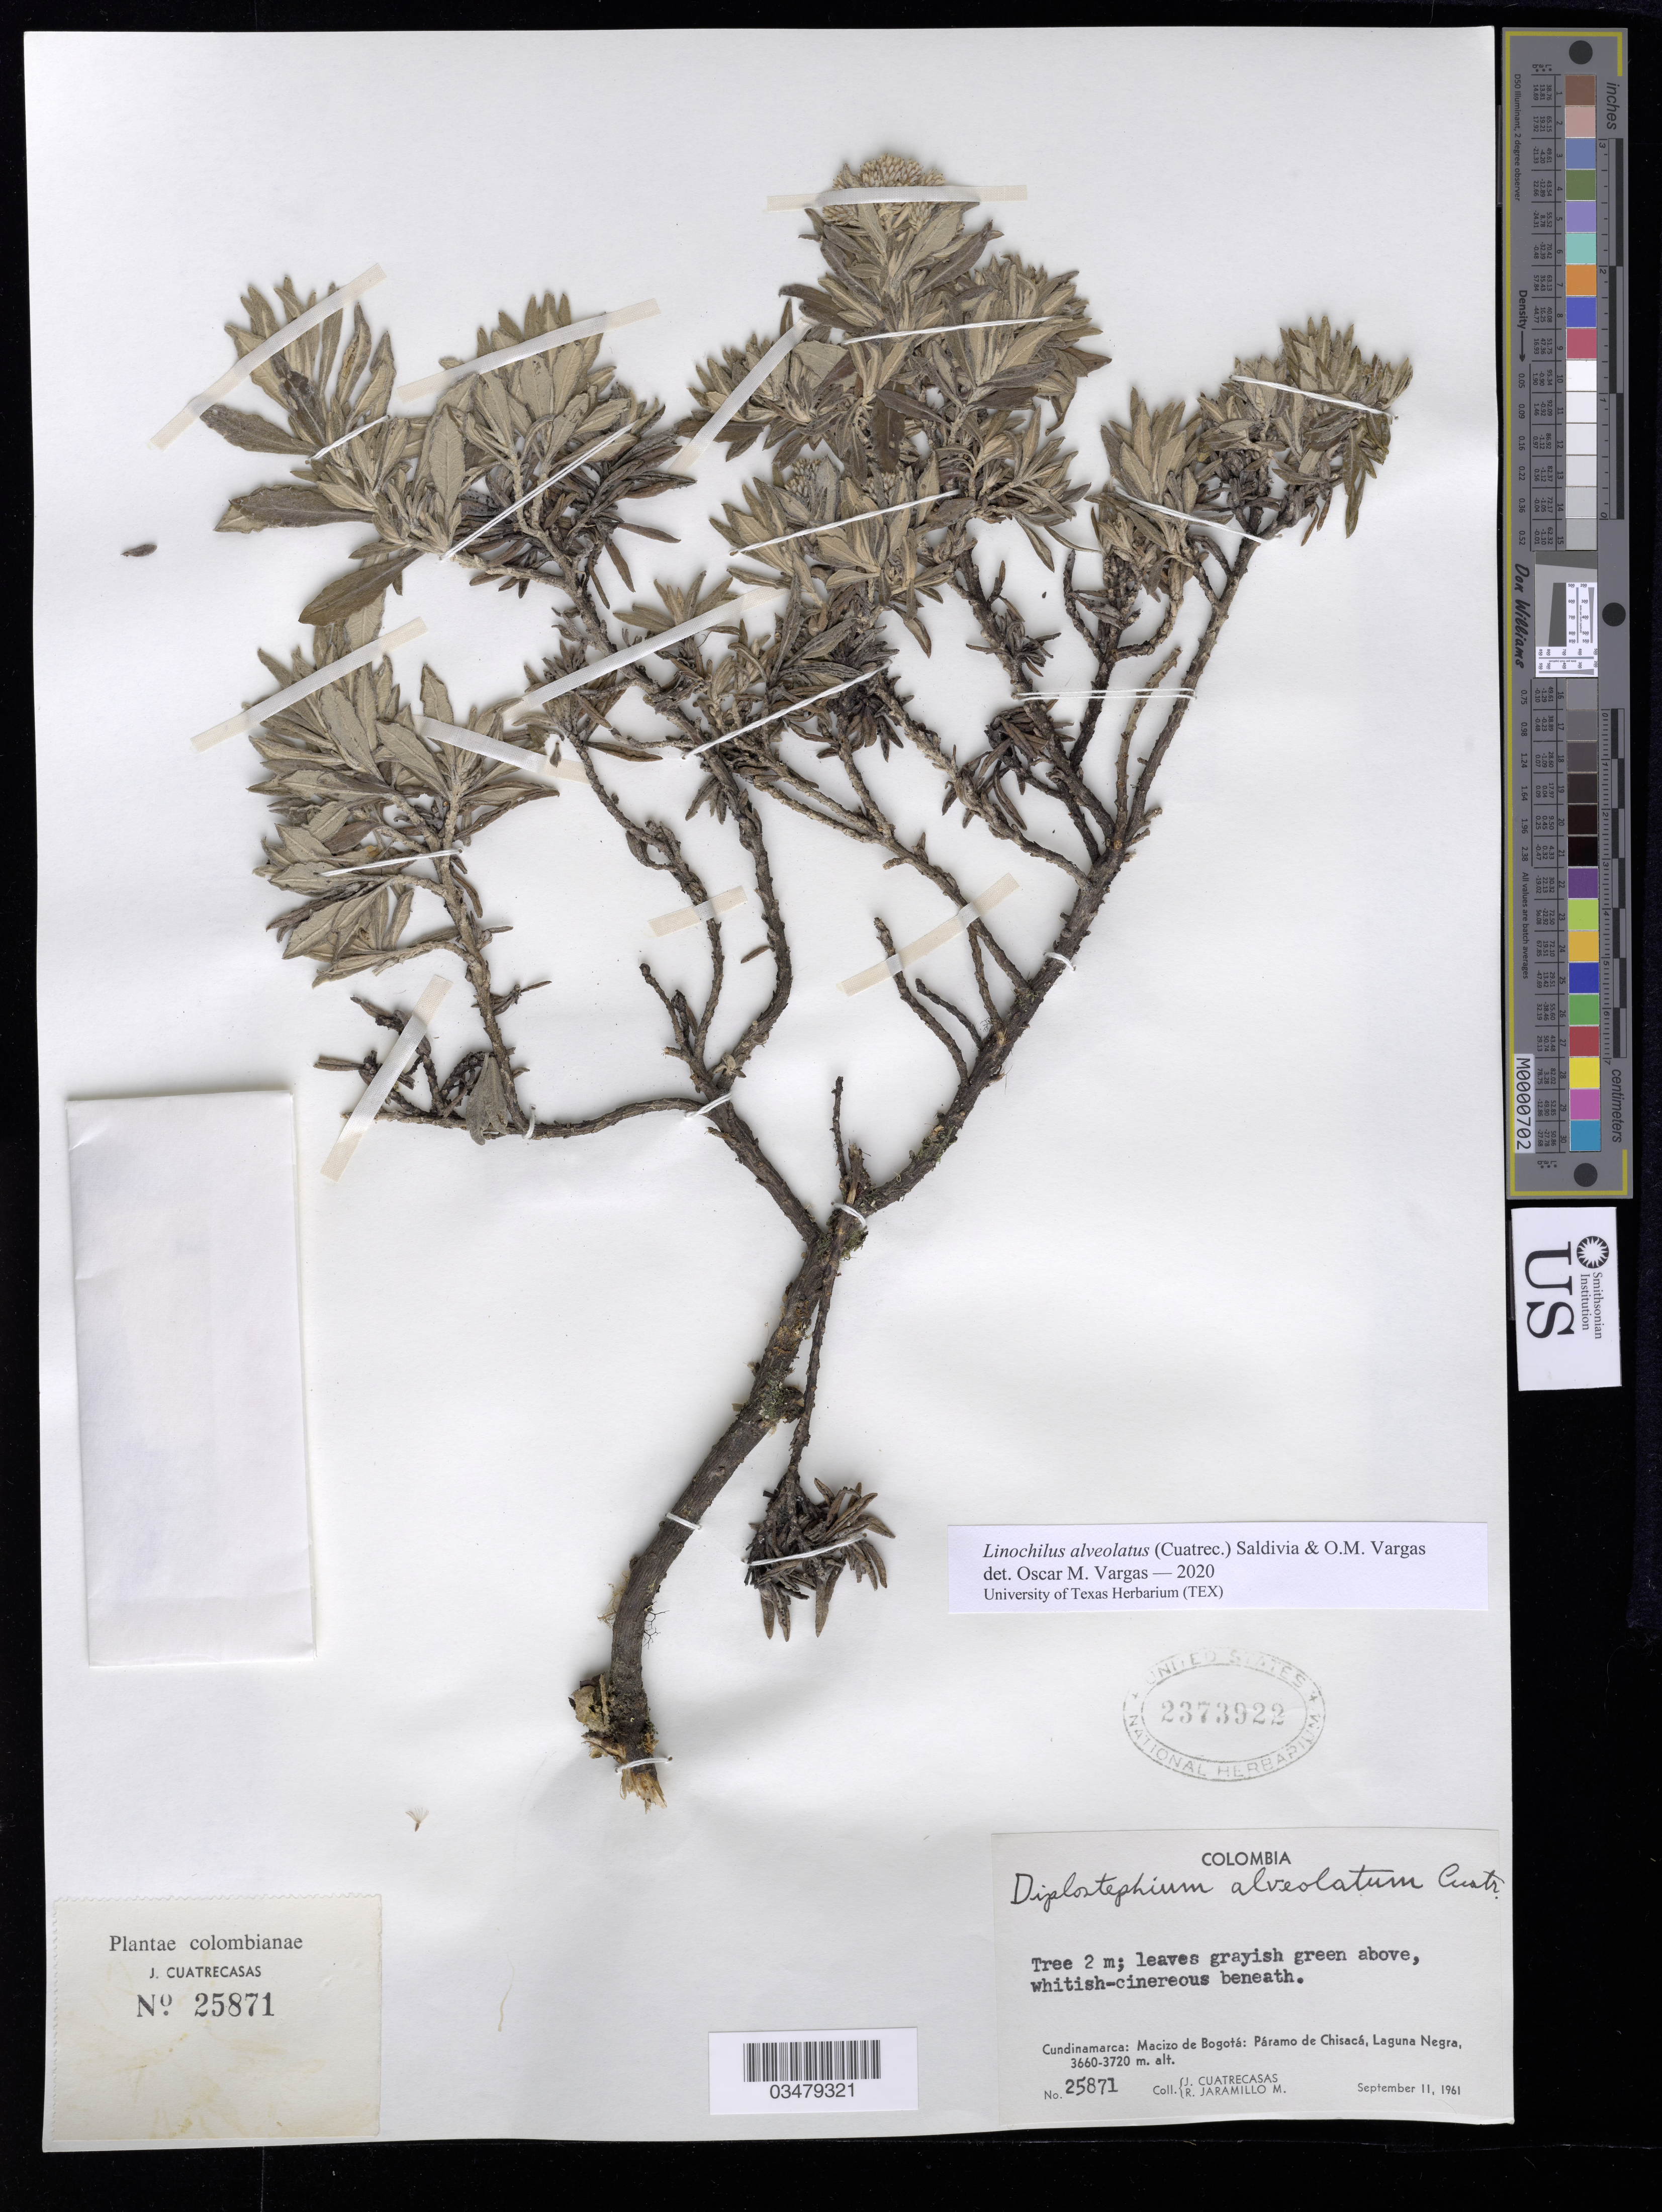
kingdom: Plantae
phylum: Tracheophyta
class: Magnoliopsida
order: Asterales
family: Asteraceae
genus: Linochilus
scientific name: Linochilus alveolatus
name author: (Cuatrec.) Saldivia & O.M. Vargas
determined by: Vargas, Oscar M.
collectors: J. Cuatrecasas & R. Jaramillo M.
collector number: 25871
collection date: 1961-09-11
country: Colombia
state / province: Cundinamarca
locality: Macizo de Bogotá: Páramo de Chisacá, Laguna Negra.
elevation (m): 3660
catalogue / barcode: US 2373922